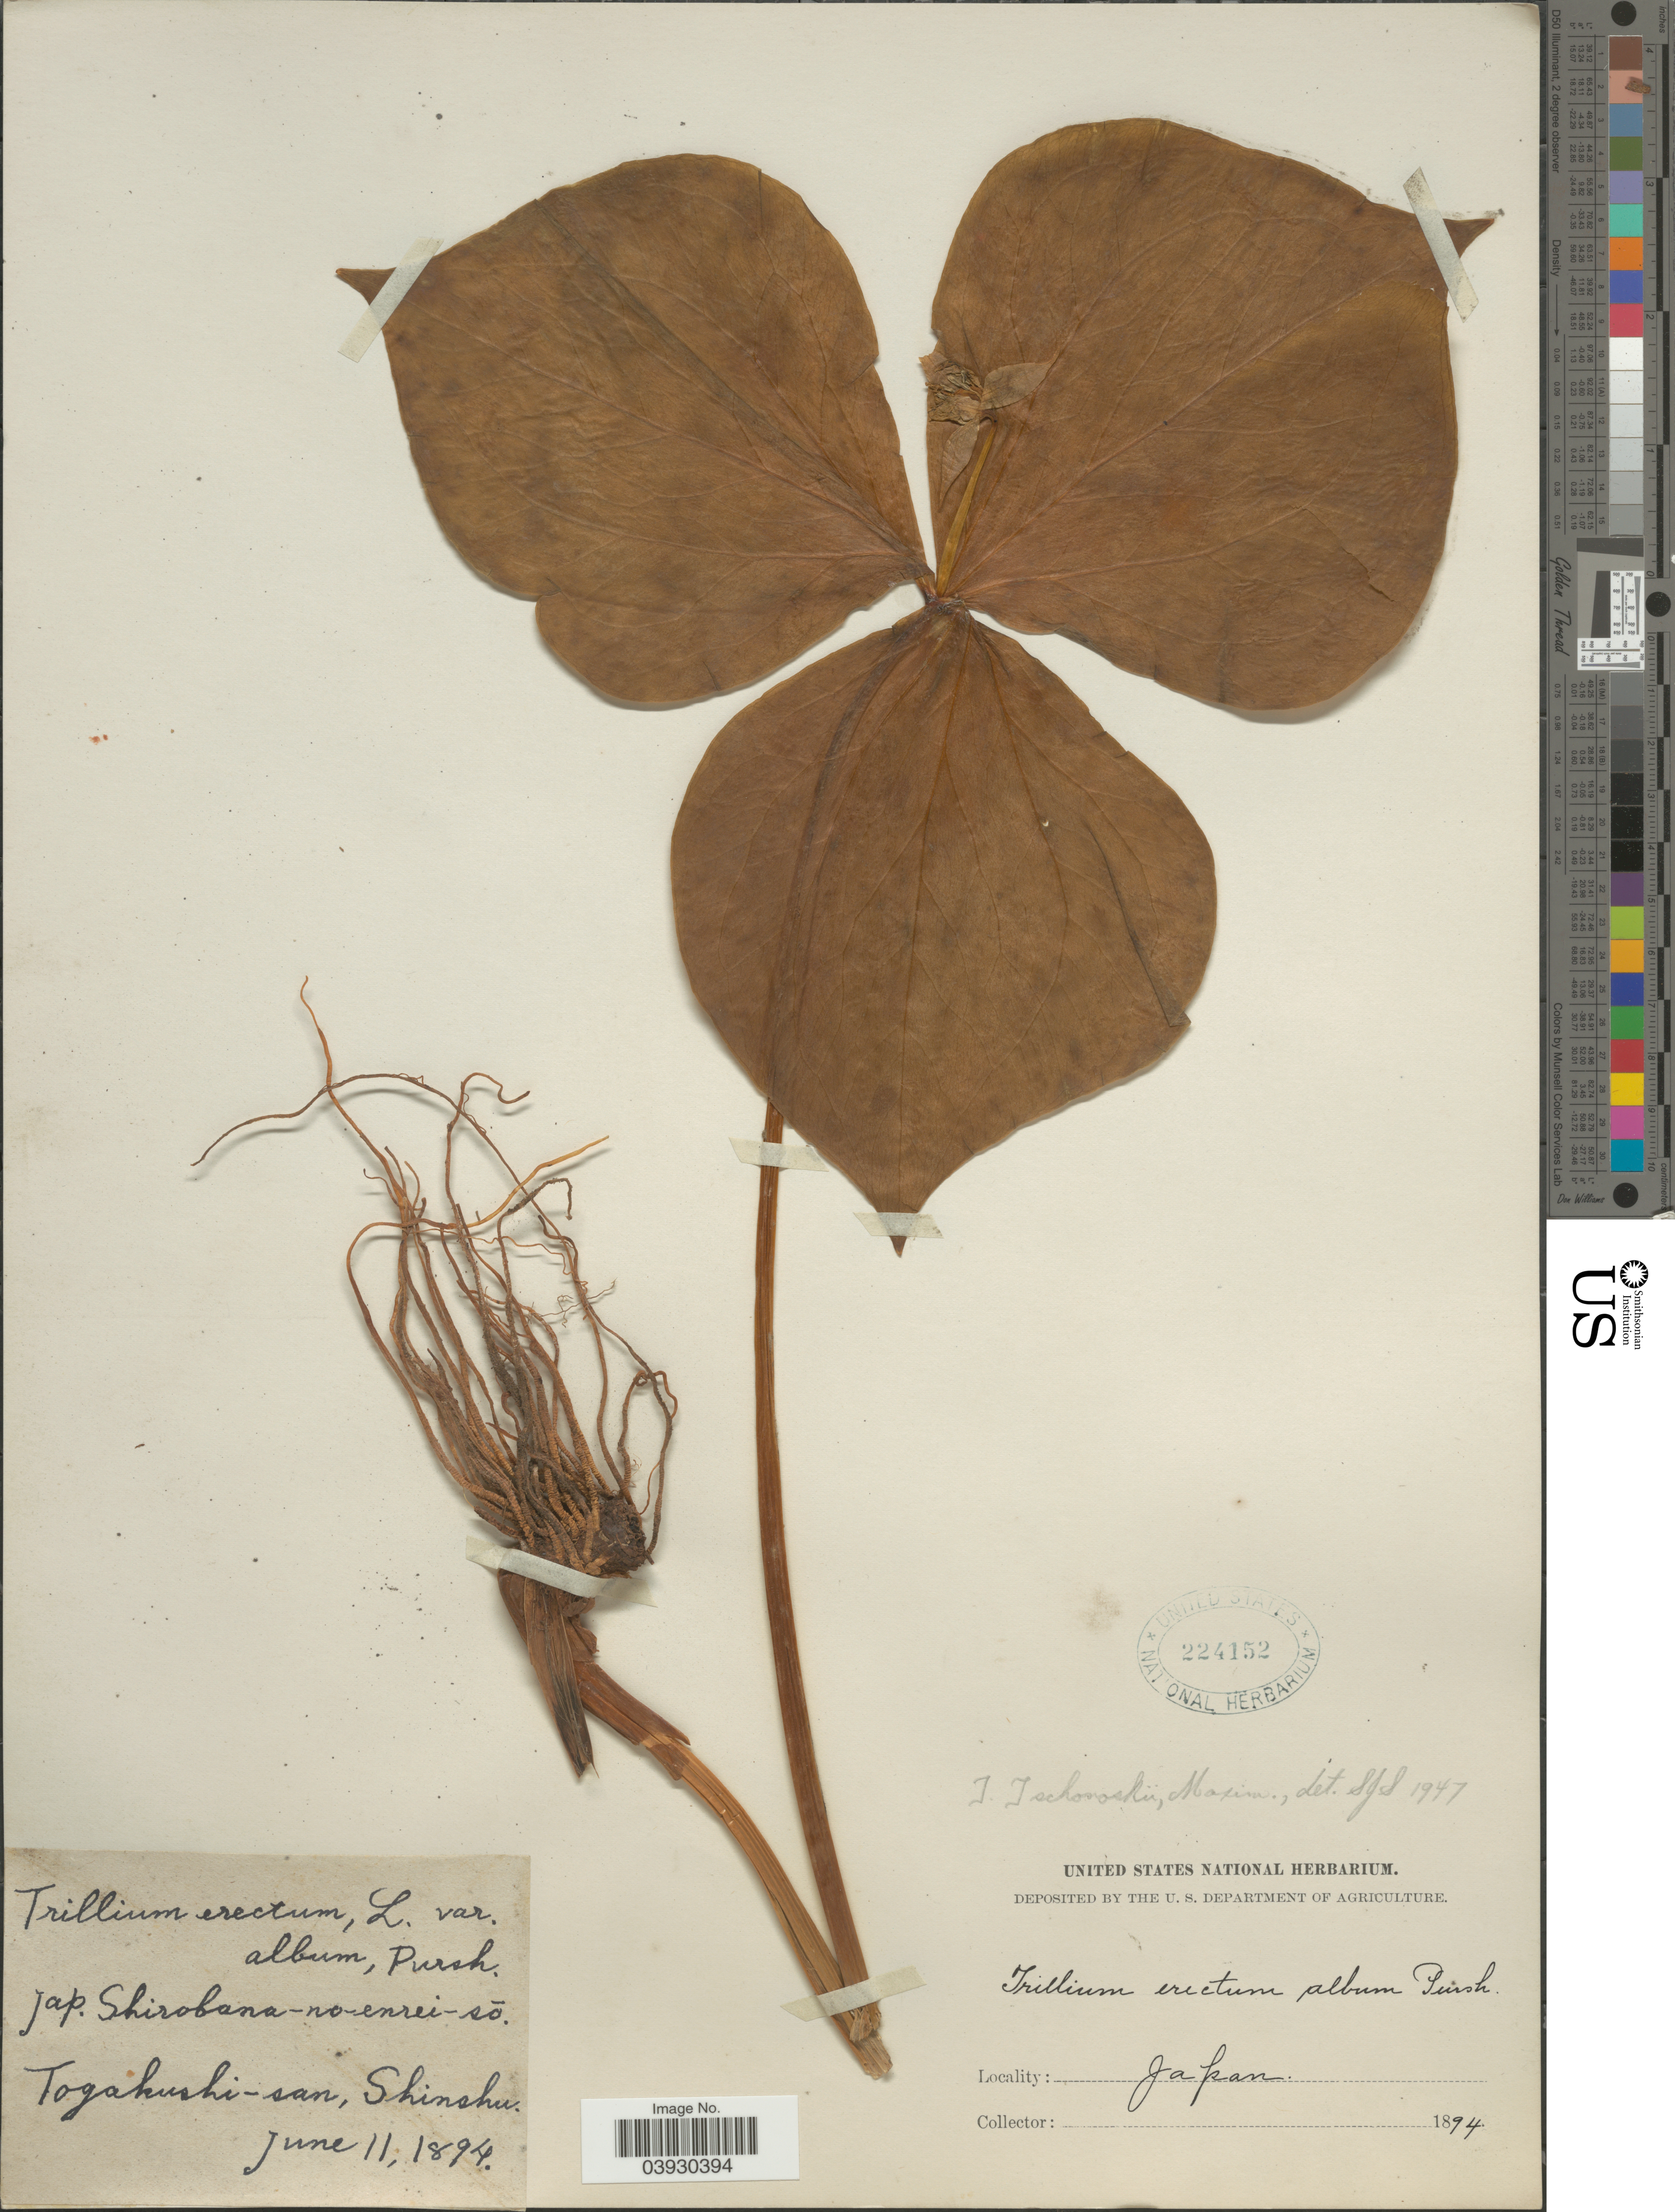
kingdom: Plantae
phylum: Tracheophyta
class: Liliopsida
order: Liliales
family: Melanthiaceae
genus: Trillium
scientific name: Trillium tschonoskii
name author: Maxim.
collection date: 1894-06-11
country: Japan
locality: Togakushi-san, Shinshu.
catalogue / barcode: US 224152